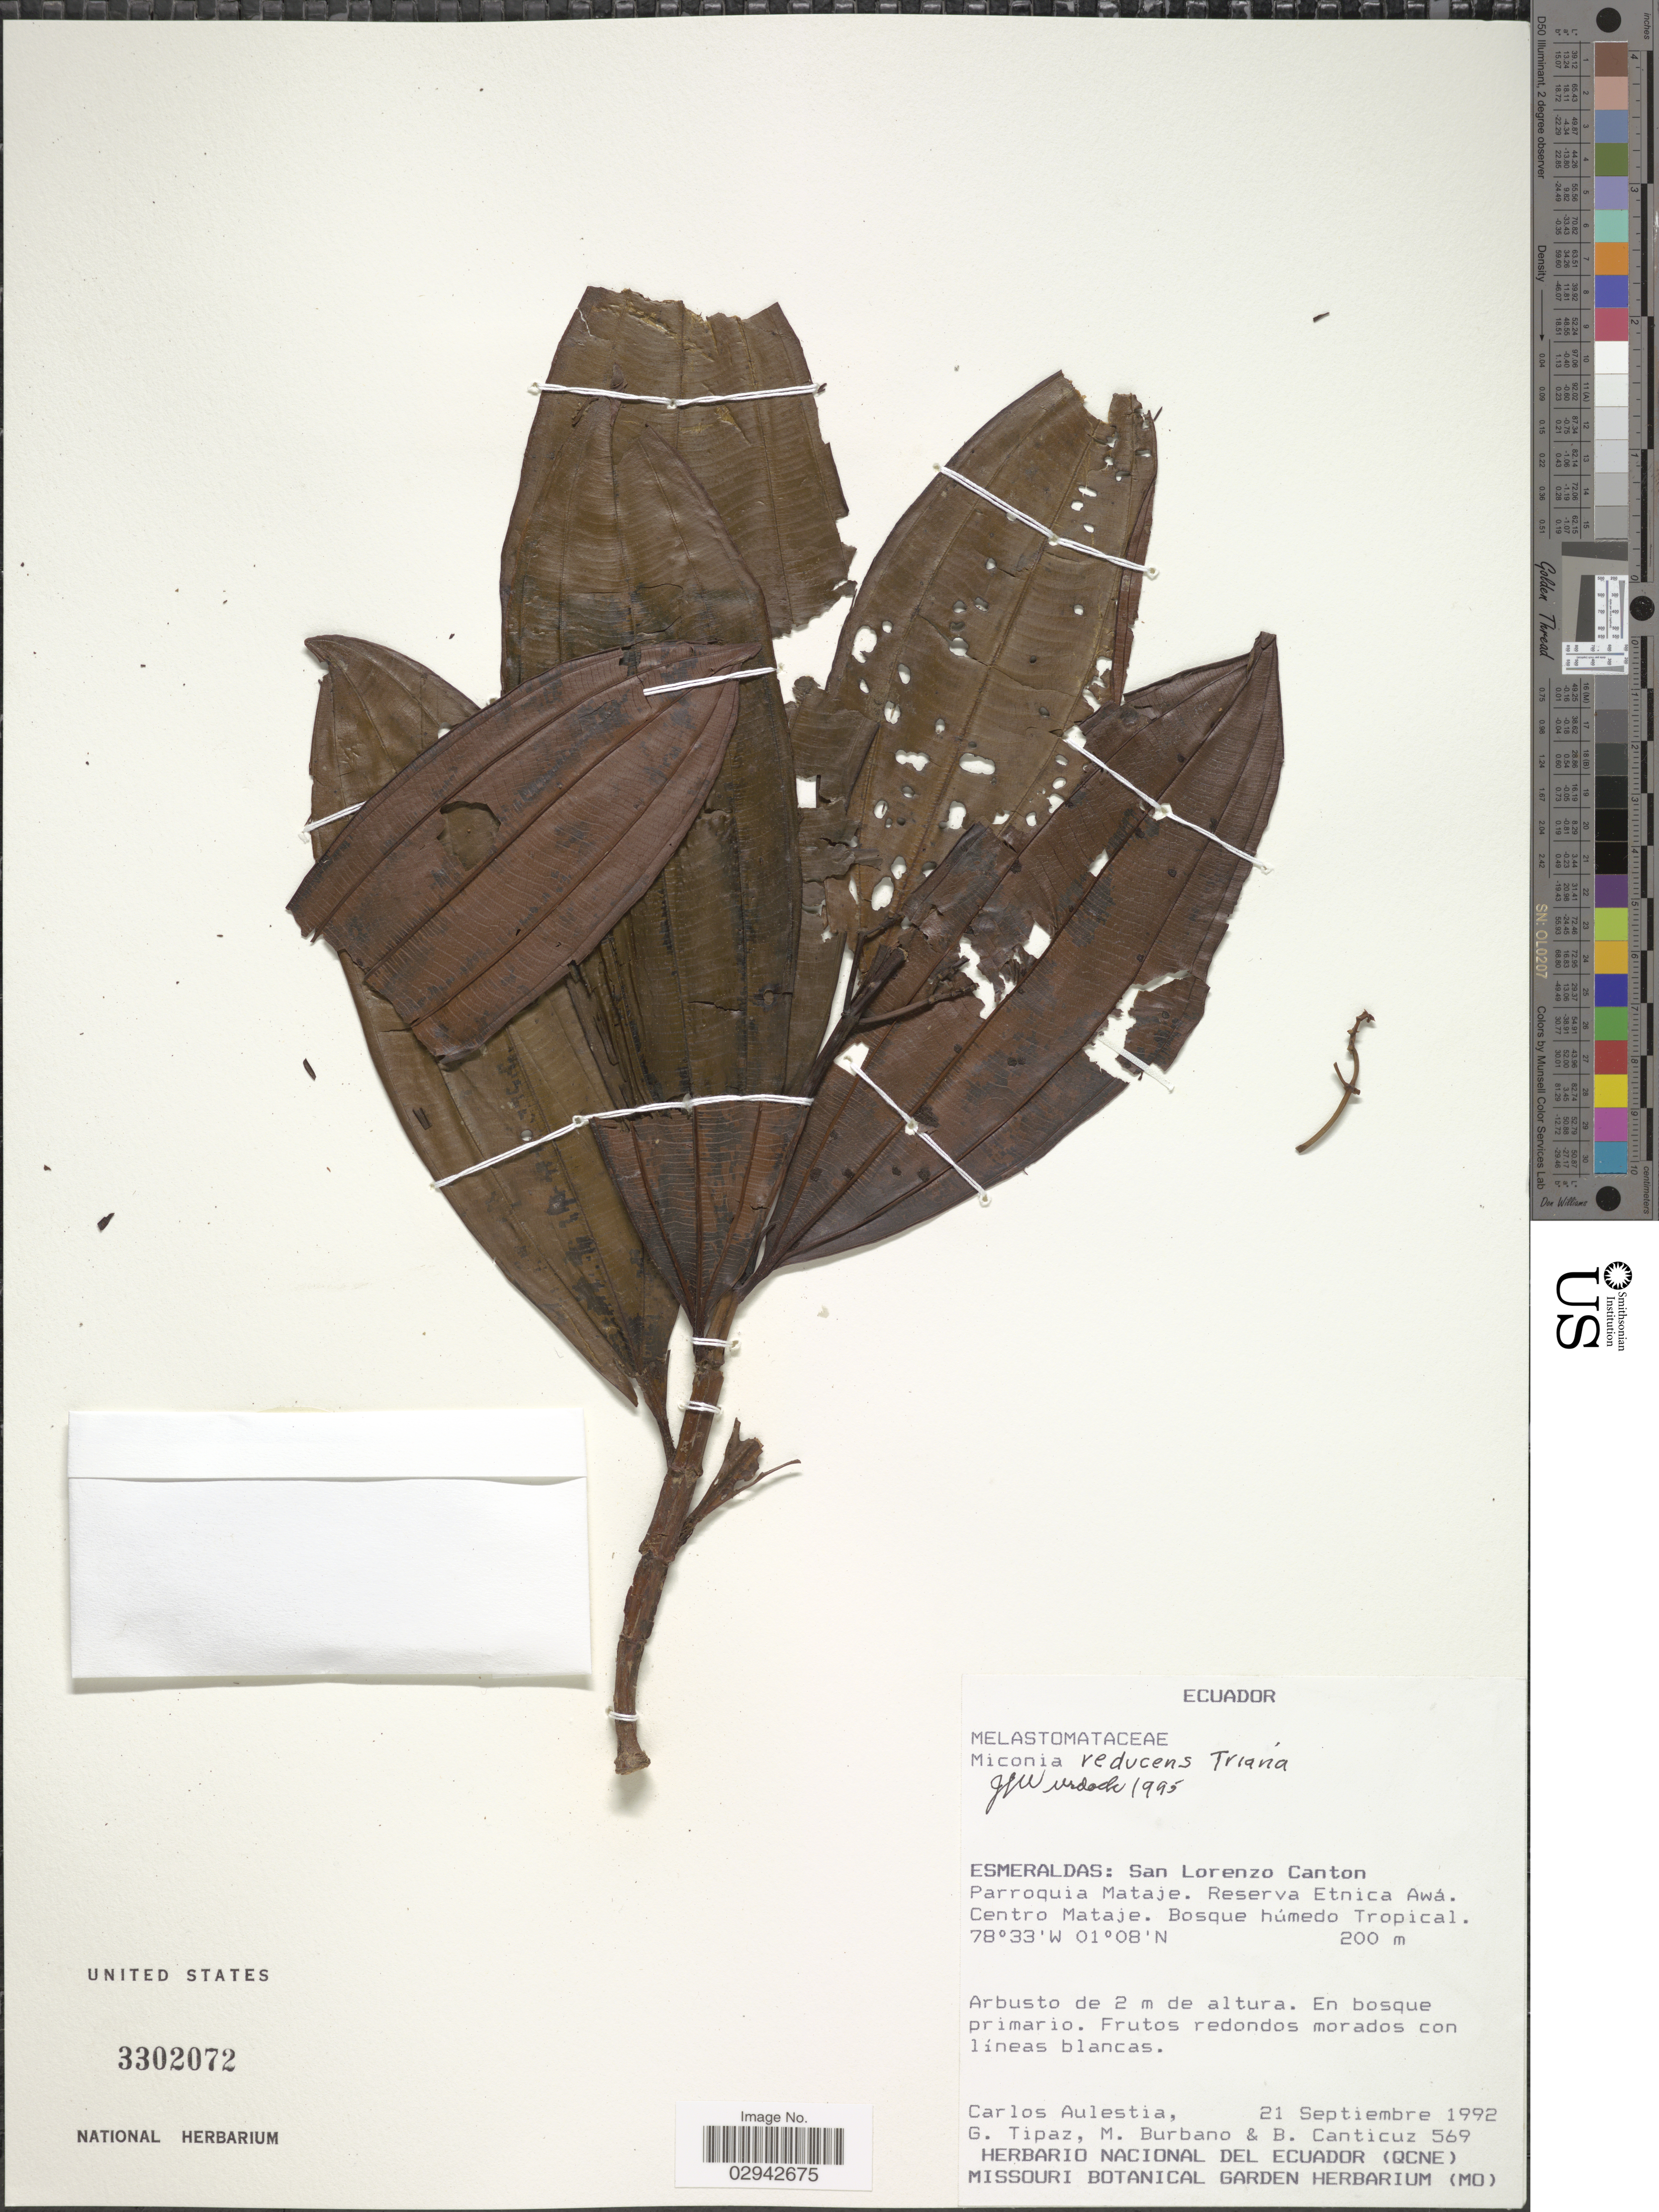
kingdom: Plantae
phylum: Tracheophyta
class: Magnoliopsida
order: Myrtales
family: Melastomataceae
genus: Miconia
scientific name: Miconia reducens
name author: Triana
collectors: C. Aulestia, G. Tipaz, M. Burbano & B. Canticuz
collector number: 569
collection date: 1992-09-21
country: Ecuador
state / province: Esmeraldas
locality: San Lorenzo Canton, Parroquia Mataje, Reserva Etnica Awá, Centro Mataje.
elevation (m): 200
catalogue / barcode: US 3302072